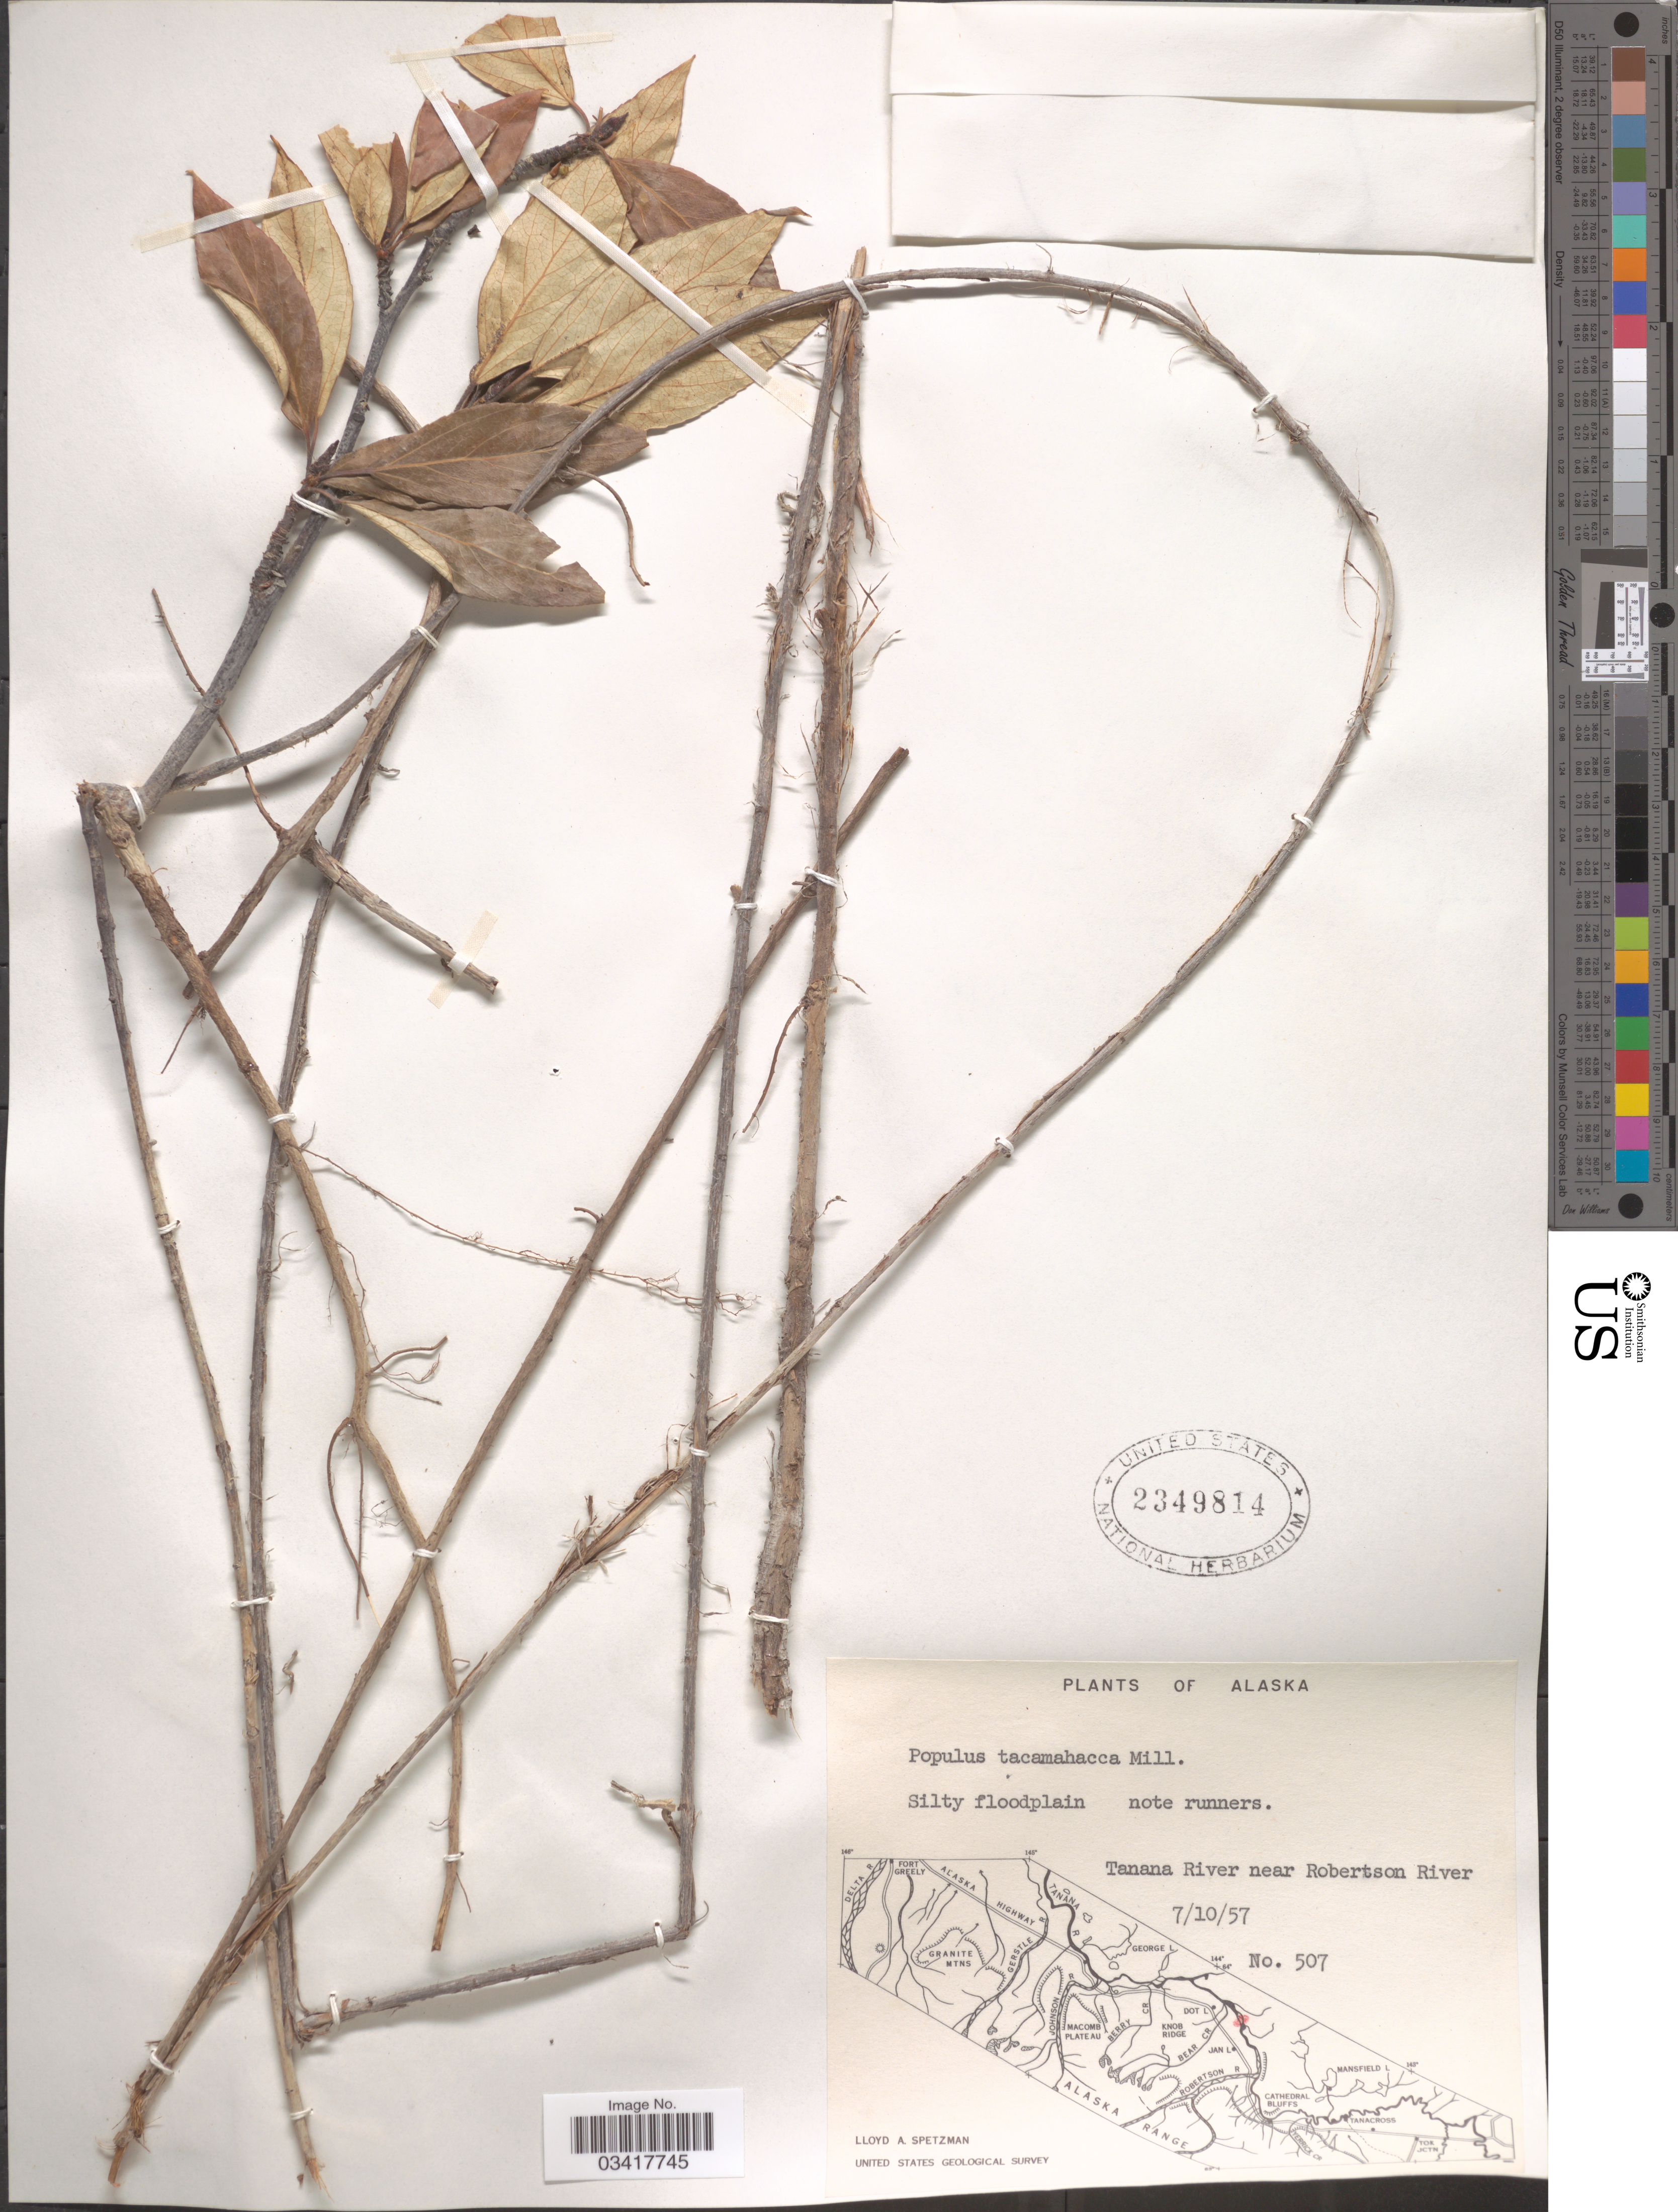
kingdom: Plantae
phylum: Tracheophyta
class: Magnoliopsida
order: Malpighiales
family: Salicaceae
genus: Populus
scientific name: Populus balsamifera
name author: L.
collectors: L. Spetzman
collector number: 507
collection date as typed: Transcribed d/m/y: 10/7/57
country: United States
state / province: Alaska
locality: Tanana River near Robertson River.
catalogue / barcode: US 2349814